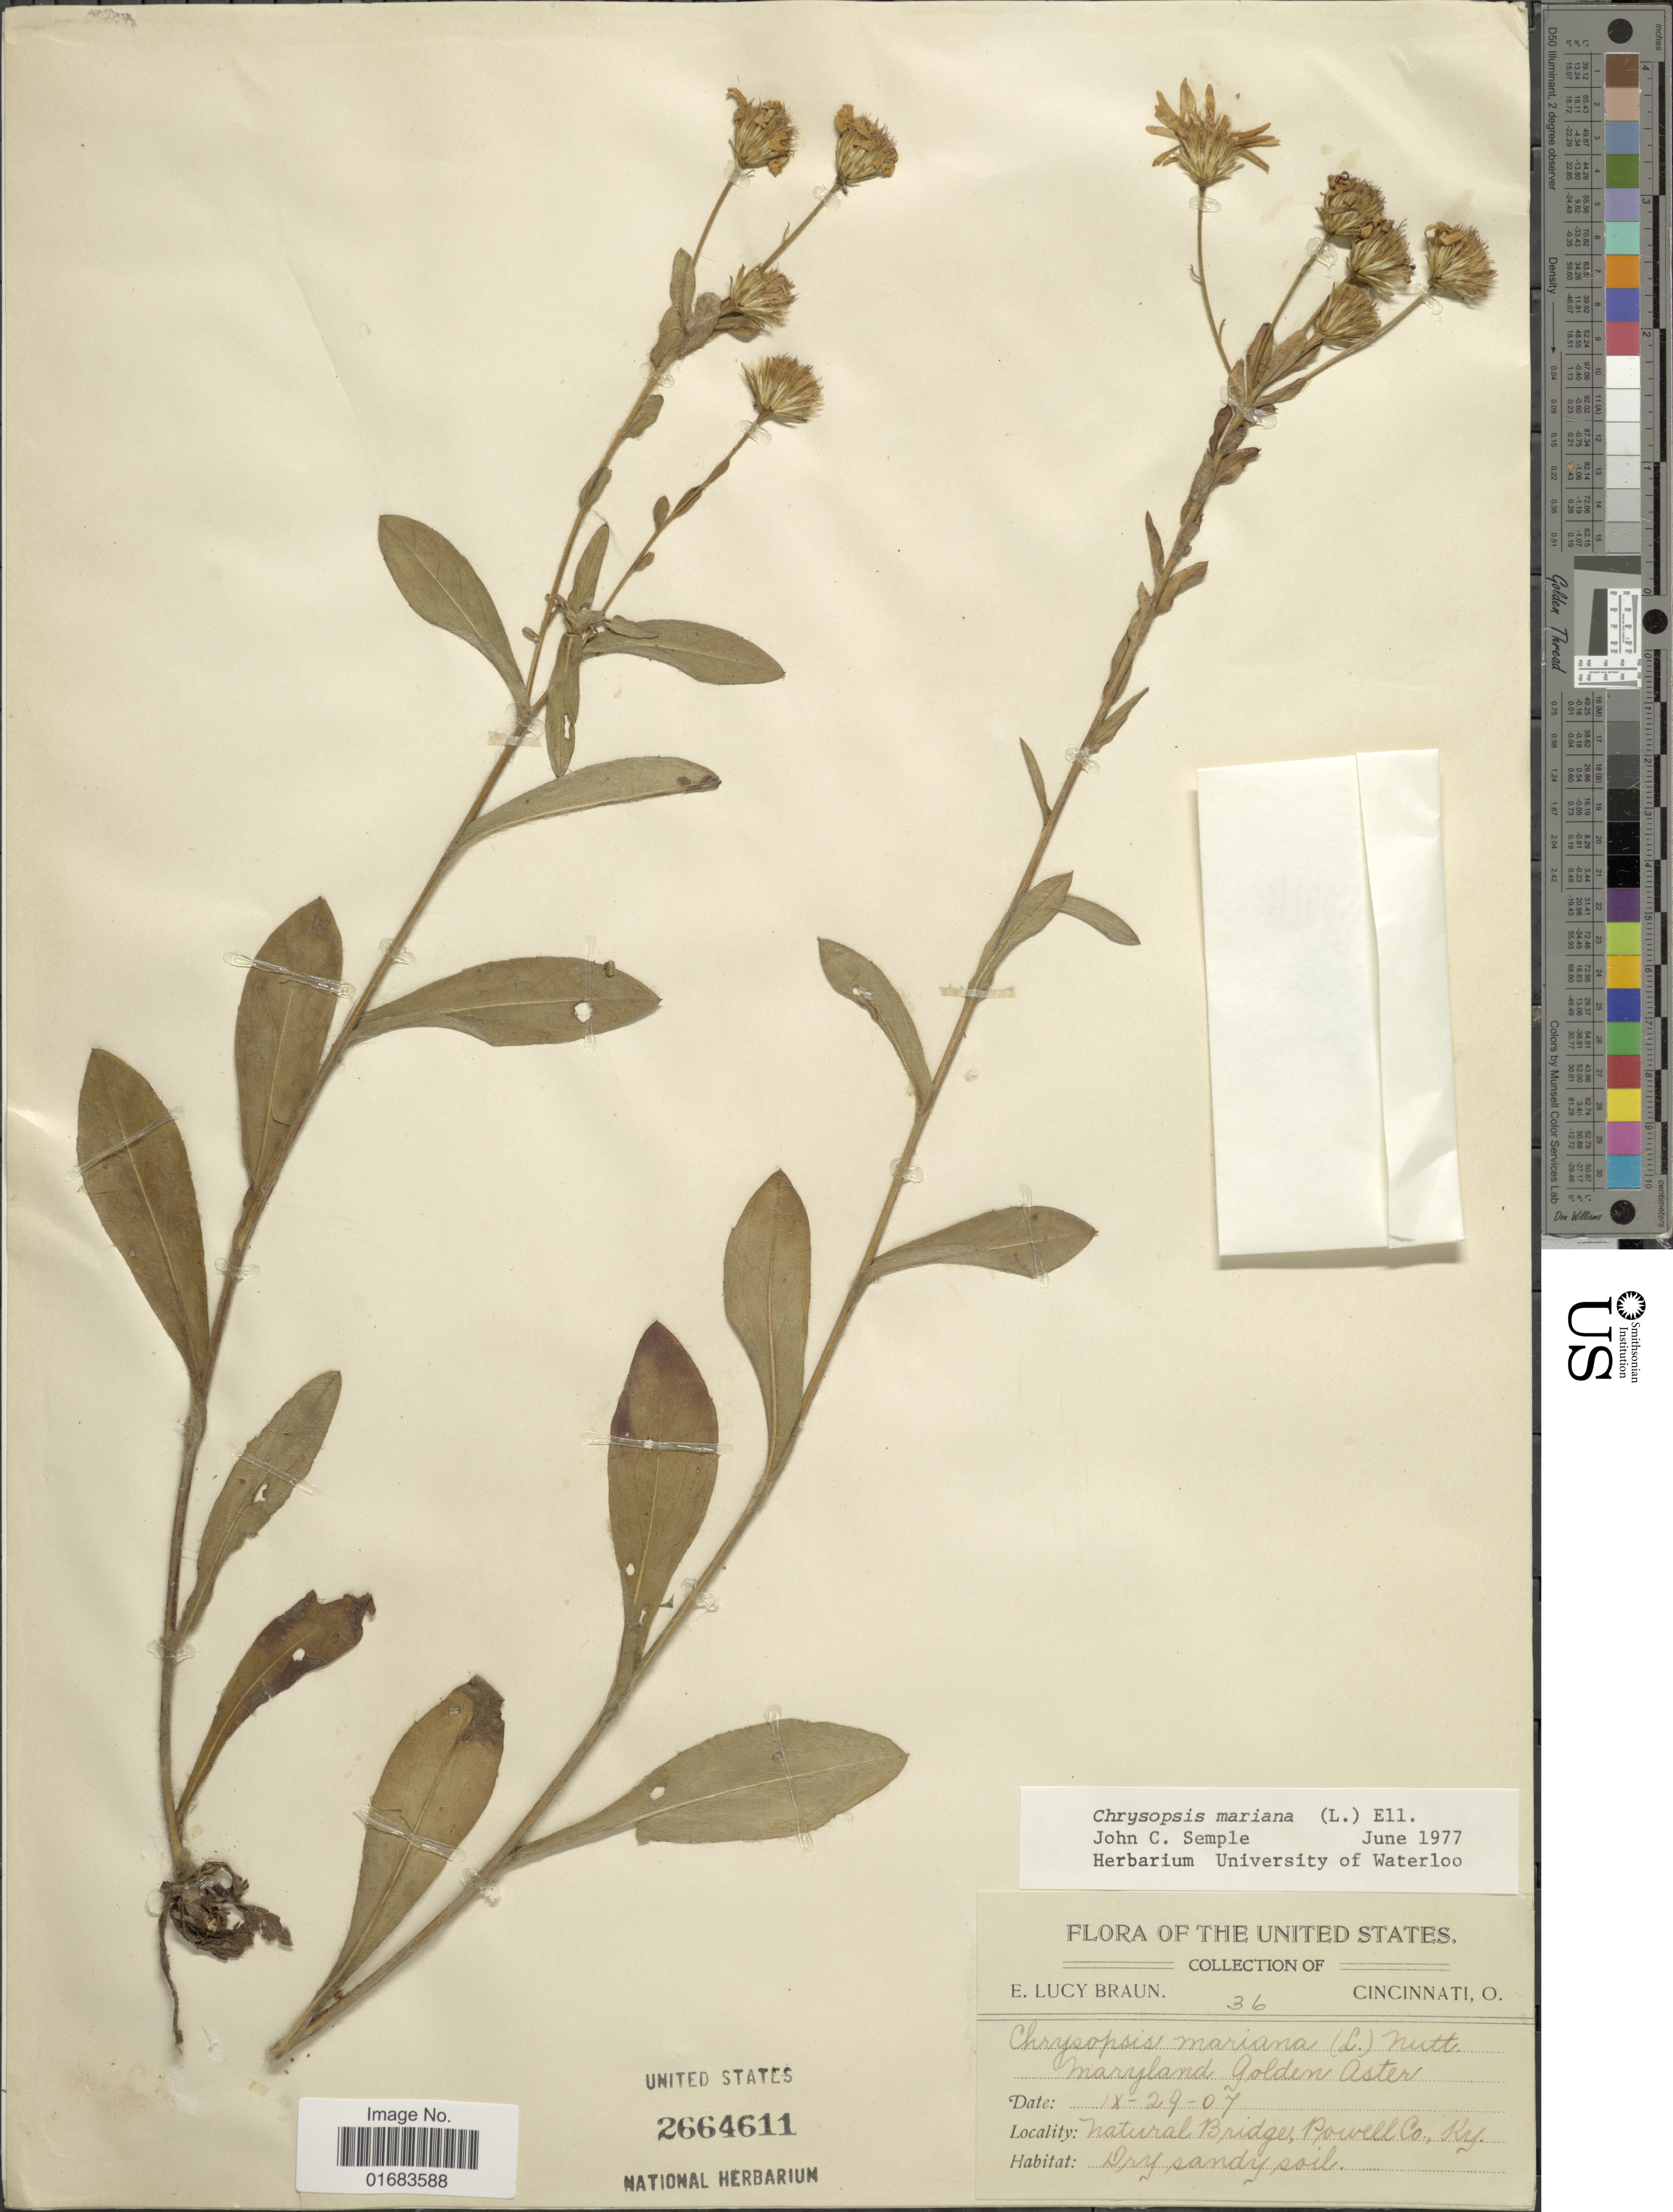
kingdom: Plantae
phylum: Tracheophyta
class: Magnoliopsida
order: Asterales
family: Asteraceae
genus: Chrysopsis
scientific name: Chrysopsis mariana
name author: (L.) Elliott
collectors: E. L. Braun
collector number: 36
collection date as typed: Transcribed d/m/y: 29/9/7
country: United States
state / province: Kentucky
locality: Maryland Golden Aster, Natural Bridge Powell Co.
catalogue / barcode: US 2664611